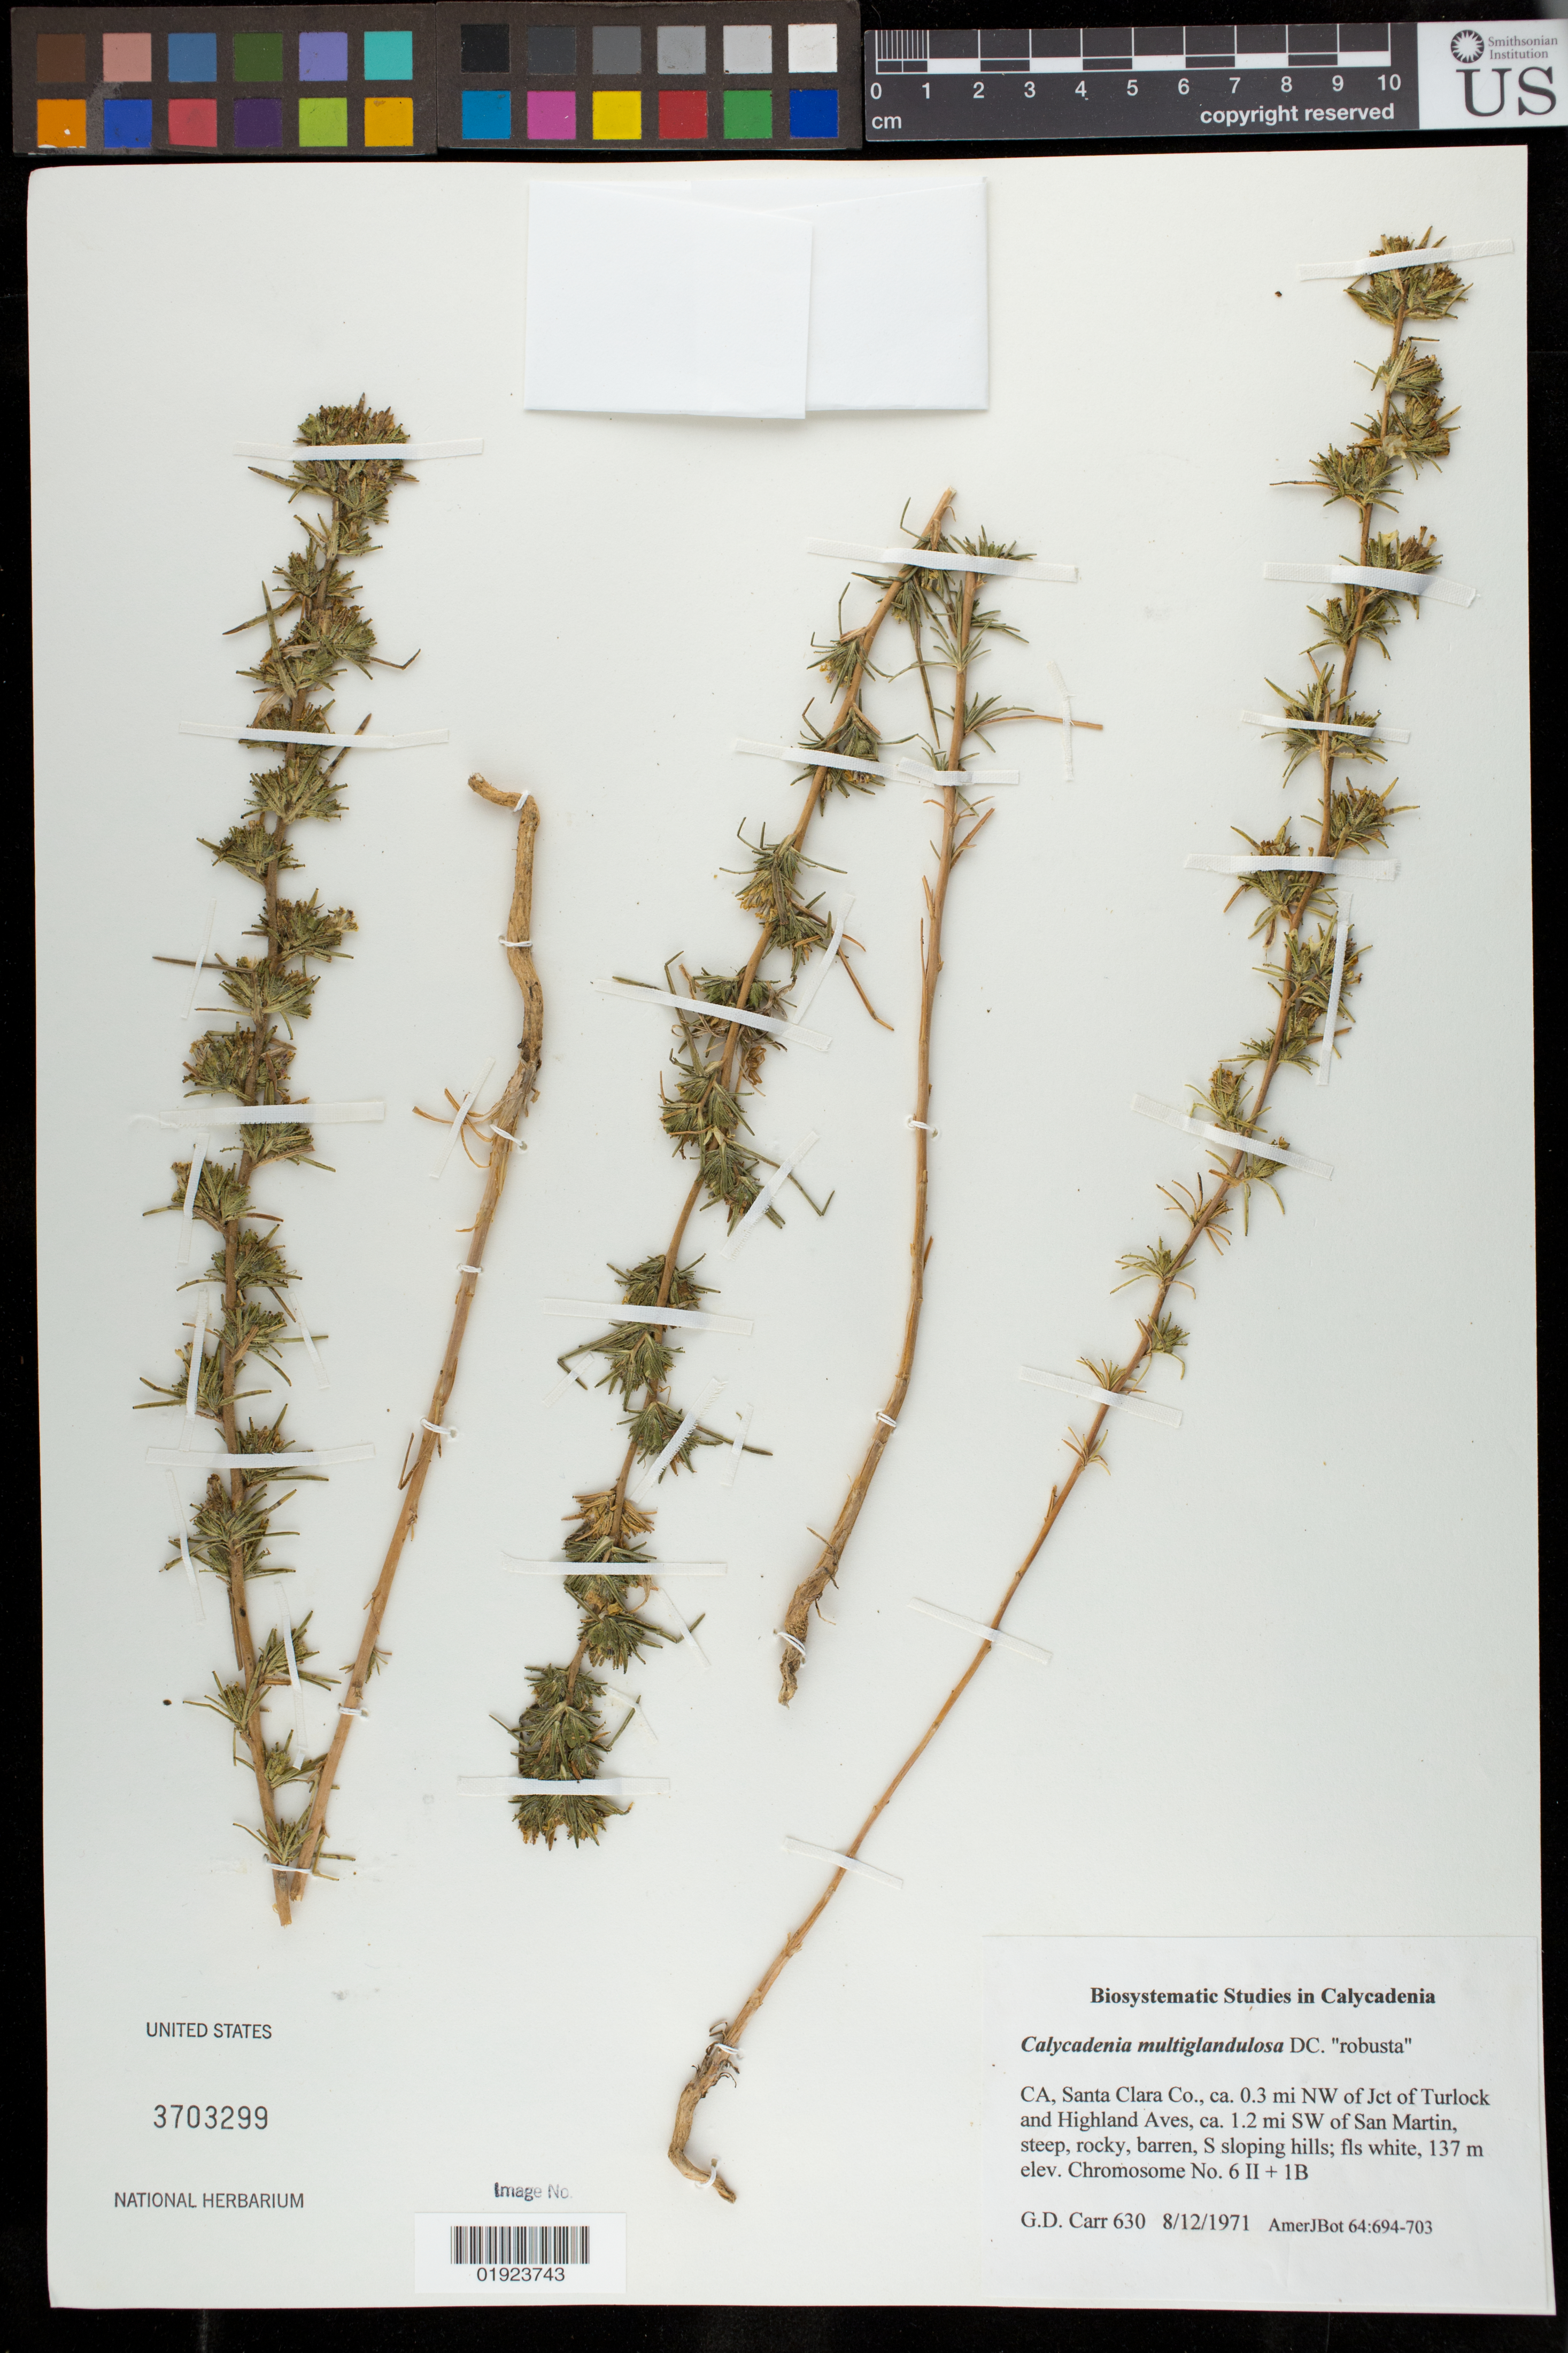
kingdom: Plantae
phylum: Tracheophyta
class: Magnoliopsida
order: Asterales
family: Asteraceae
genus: Calycadenia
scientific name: Calycadenia multiglandulosa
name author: DC.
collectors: G. Carr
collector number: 630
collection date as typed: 8/12/1971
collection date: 1971-08-12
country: United States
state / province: California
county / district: Santa Clara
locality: ca. 0.3 mi NW of Jct of Turlock and Highland Aves, ca. 1.2 mi SW of San Martin, S sloping hill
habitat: steep, rocky, barren, sloping hills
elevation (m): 137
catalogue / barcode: US 3703299